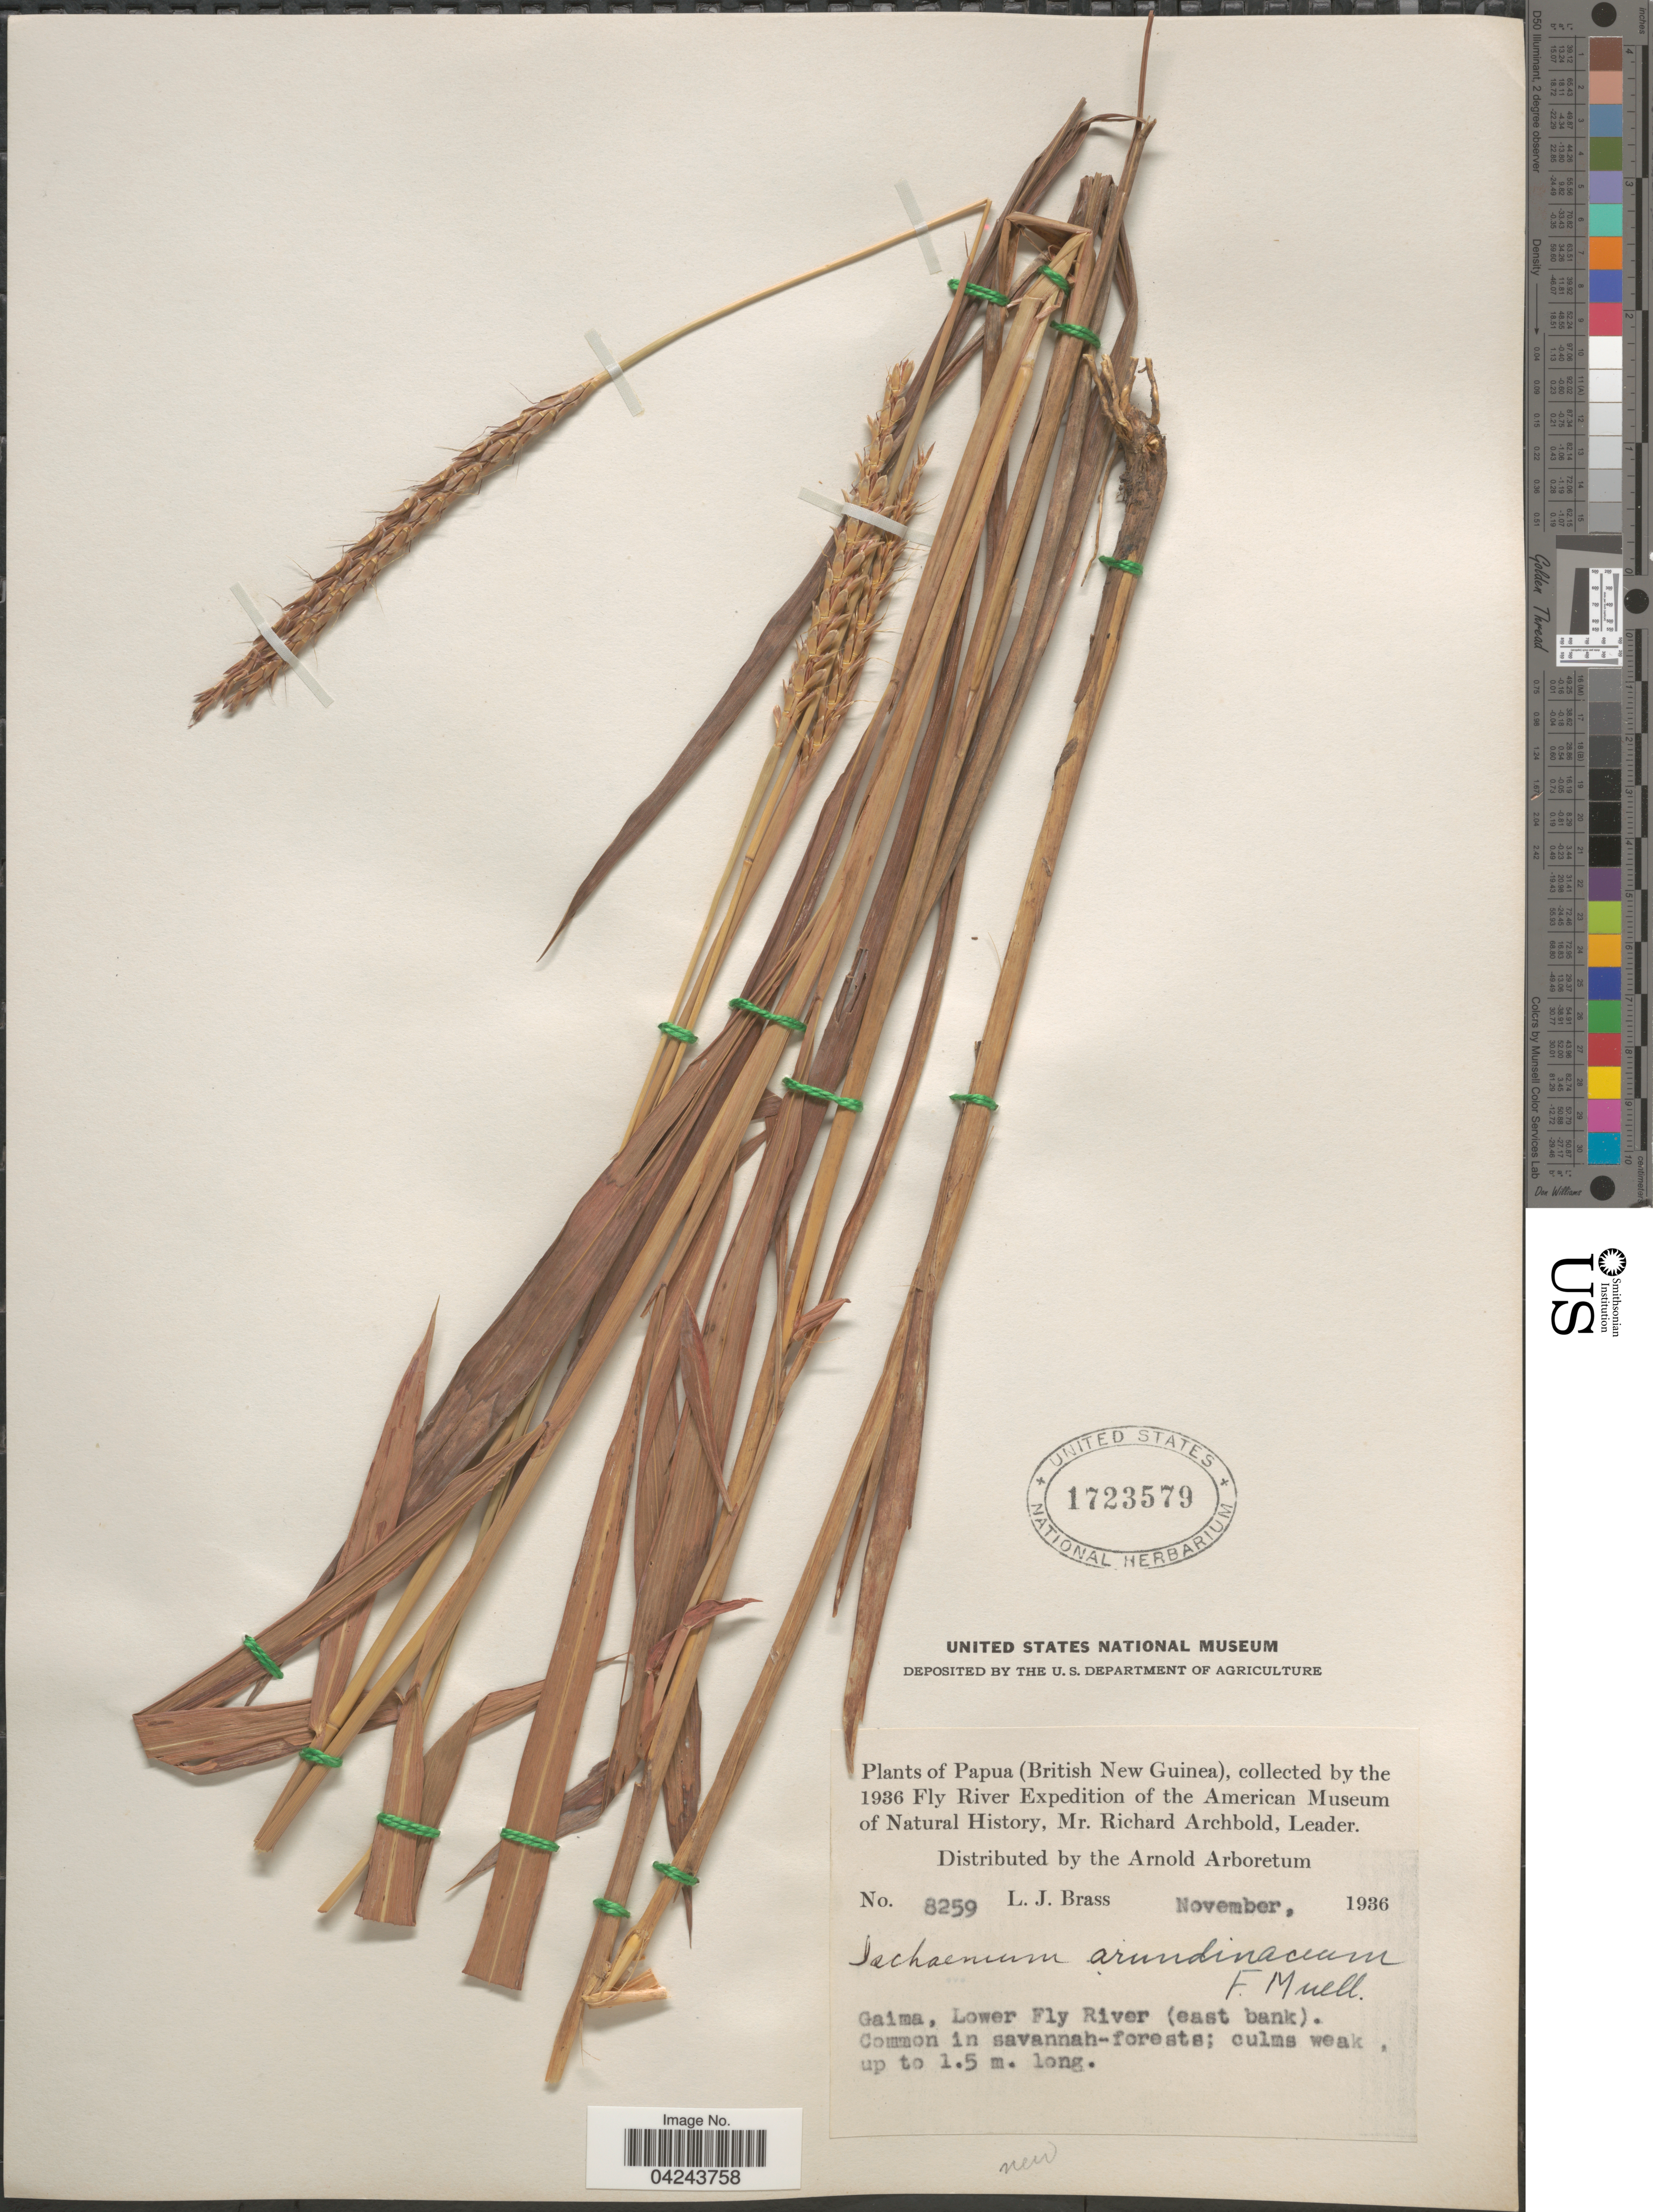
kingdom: Plantae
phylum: Tracheophyta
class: Liliopsida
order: Poales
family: Poaceae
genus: Ischaemum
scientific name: Ischaemum australe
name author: R. Br.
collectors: L. J. Brass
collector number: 8259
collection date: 1936-11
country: Papua New Guinea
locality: (British New Guinea). 1936 Fly River Expedition of the American Museum of Natural History. Gaima, Lower Fly River (east bank).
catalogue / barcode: US 1723579